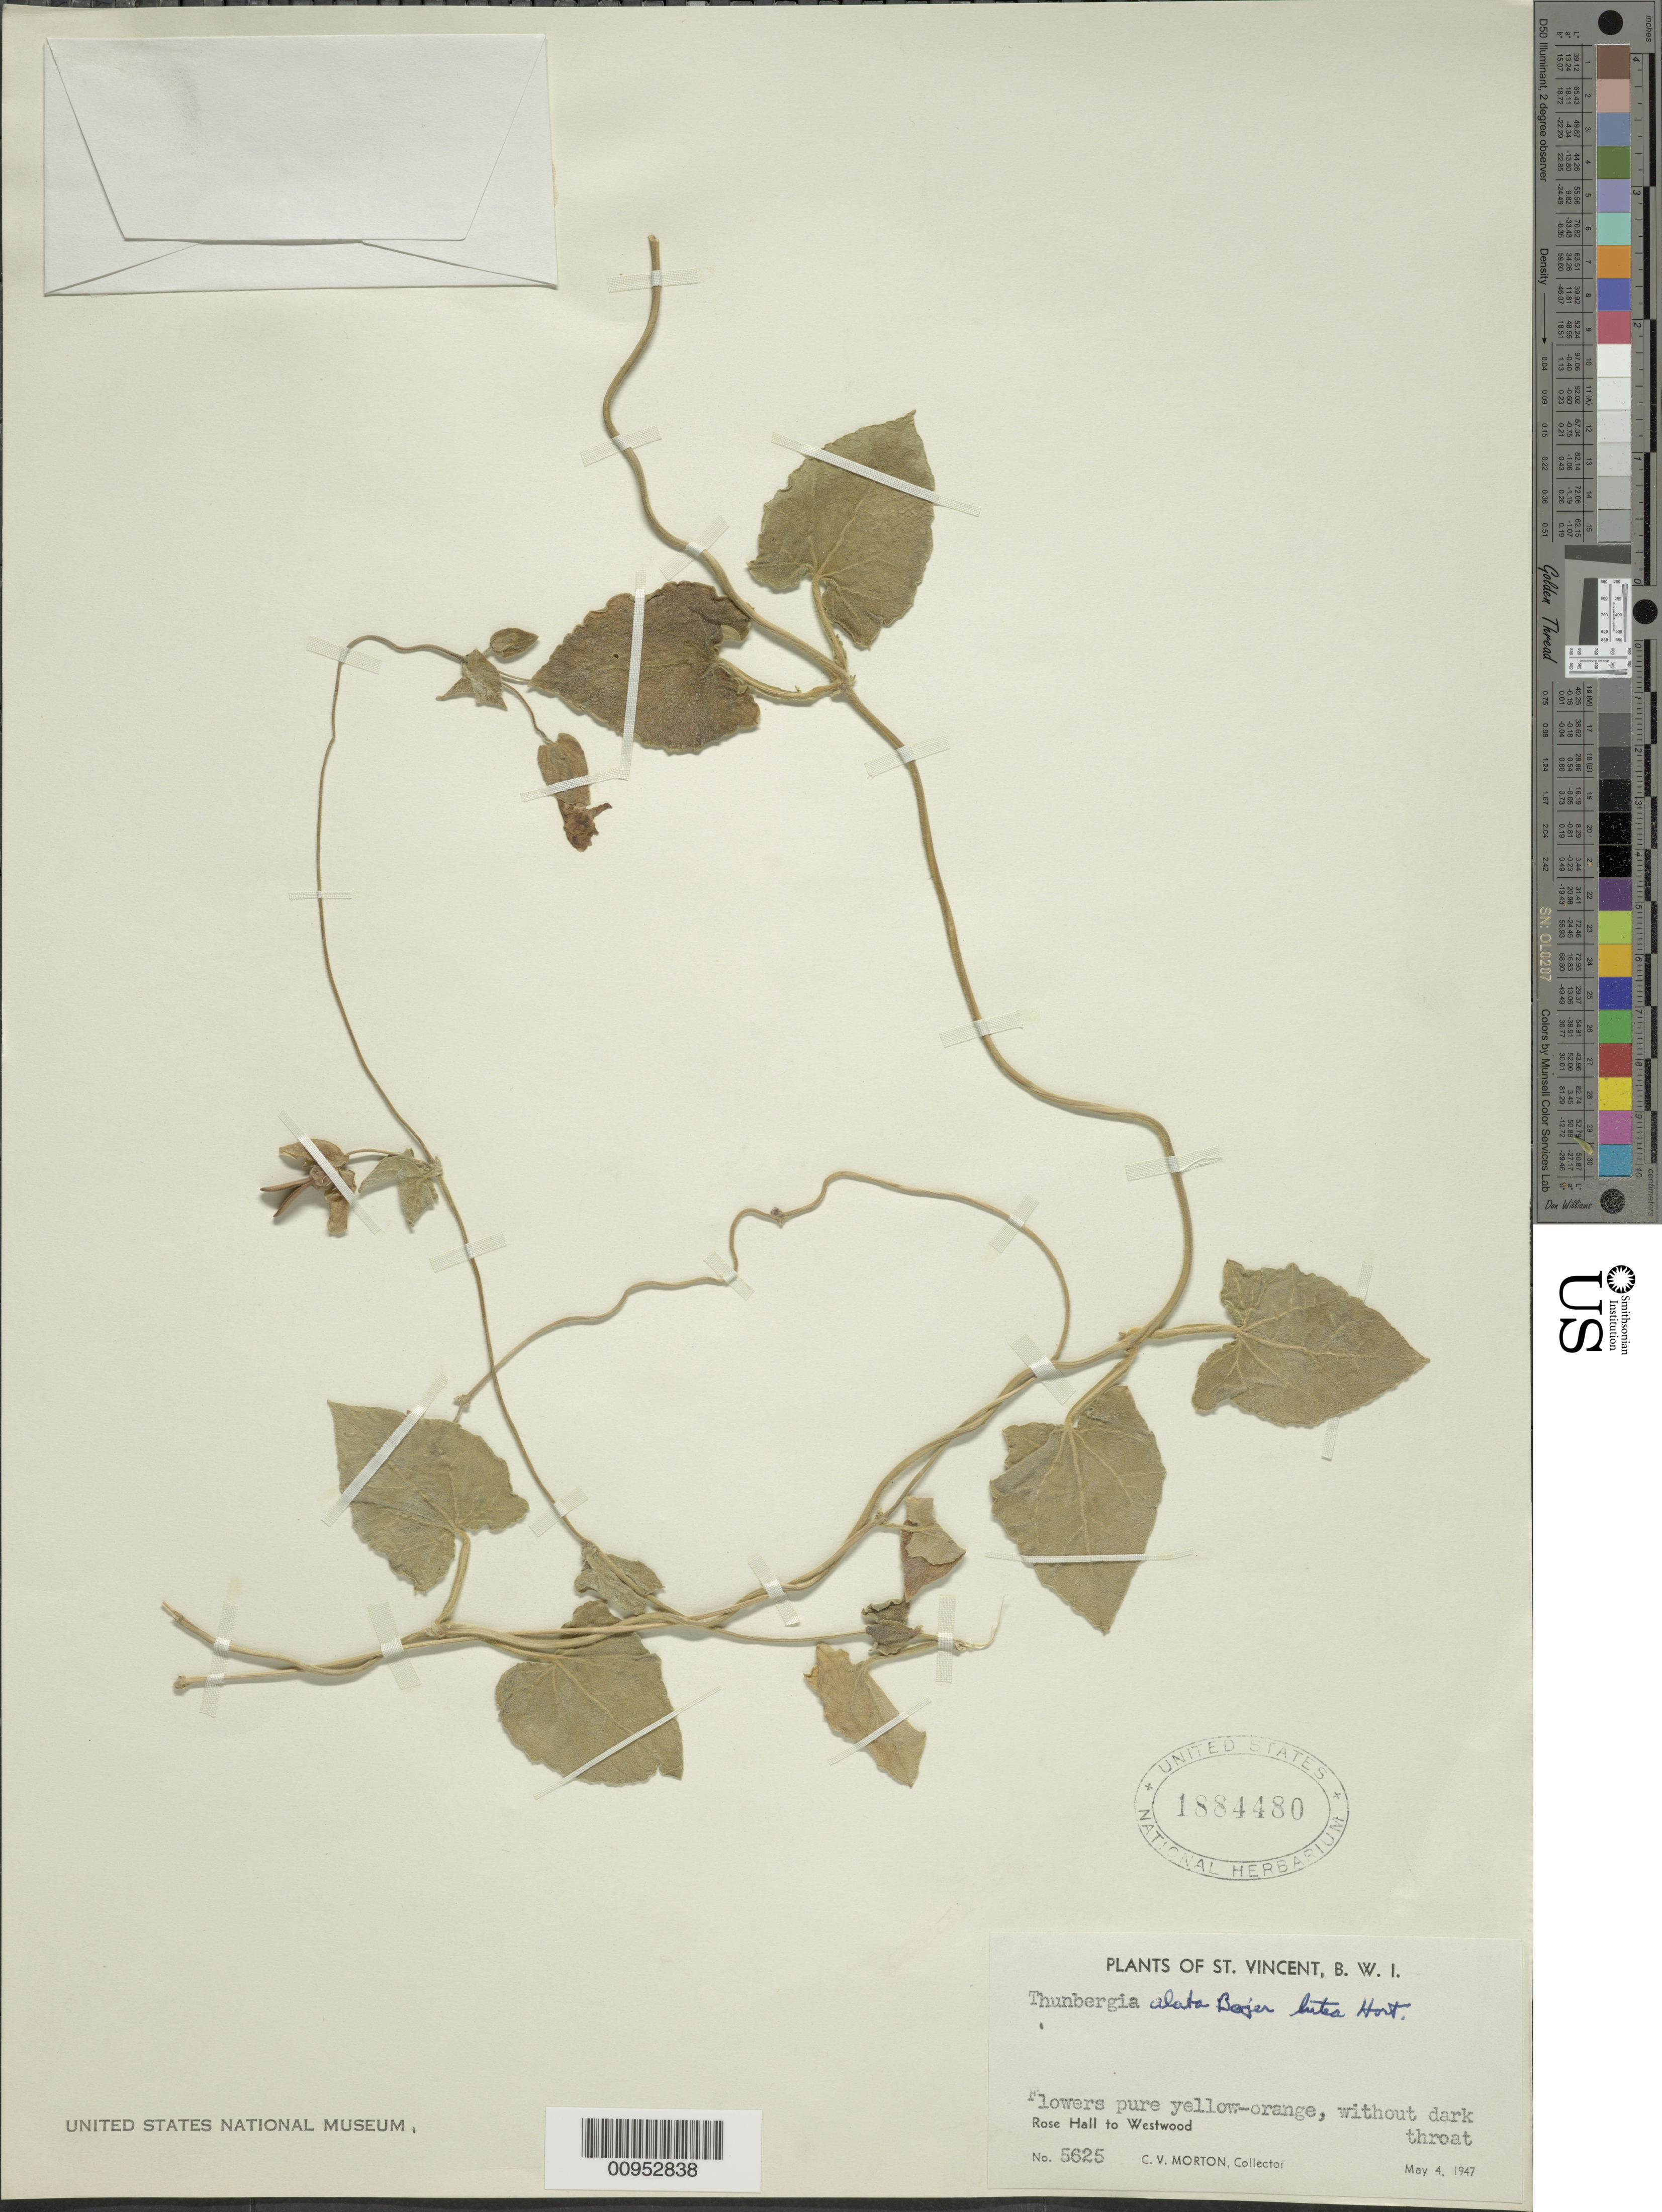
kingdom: Plantae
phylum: Tracheophyta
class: Magnoliopsida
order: Lamiales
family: Acanthaceae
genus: Thunbergia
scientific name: Thunbergia alata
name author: Bojer ex Sims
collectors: C. V. Morton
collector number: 5625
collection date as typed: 04 May 1947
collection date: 1947-05-04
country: St. Vincent - Grenadines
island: St. Vincent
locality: Rose Hall to Westwood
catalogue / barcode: US 1884480